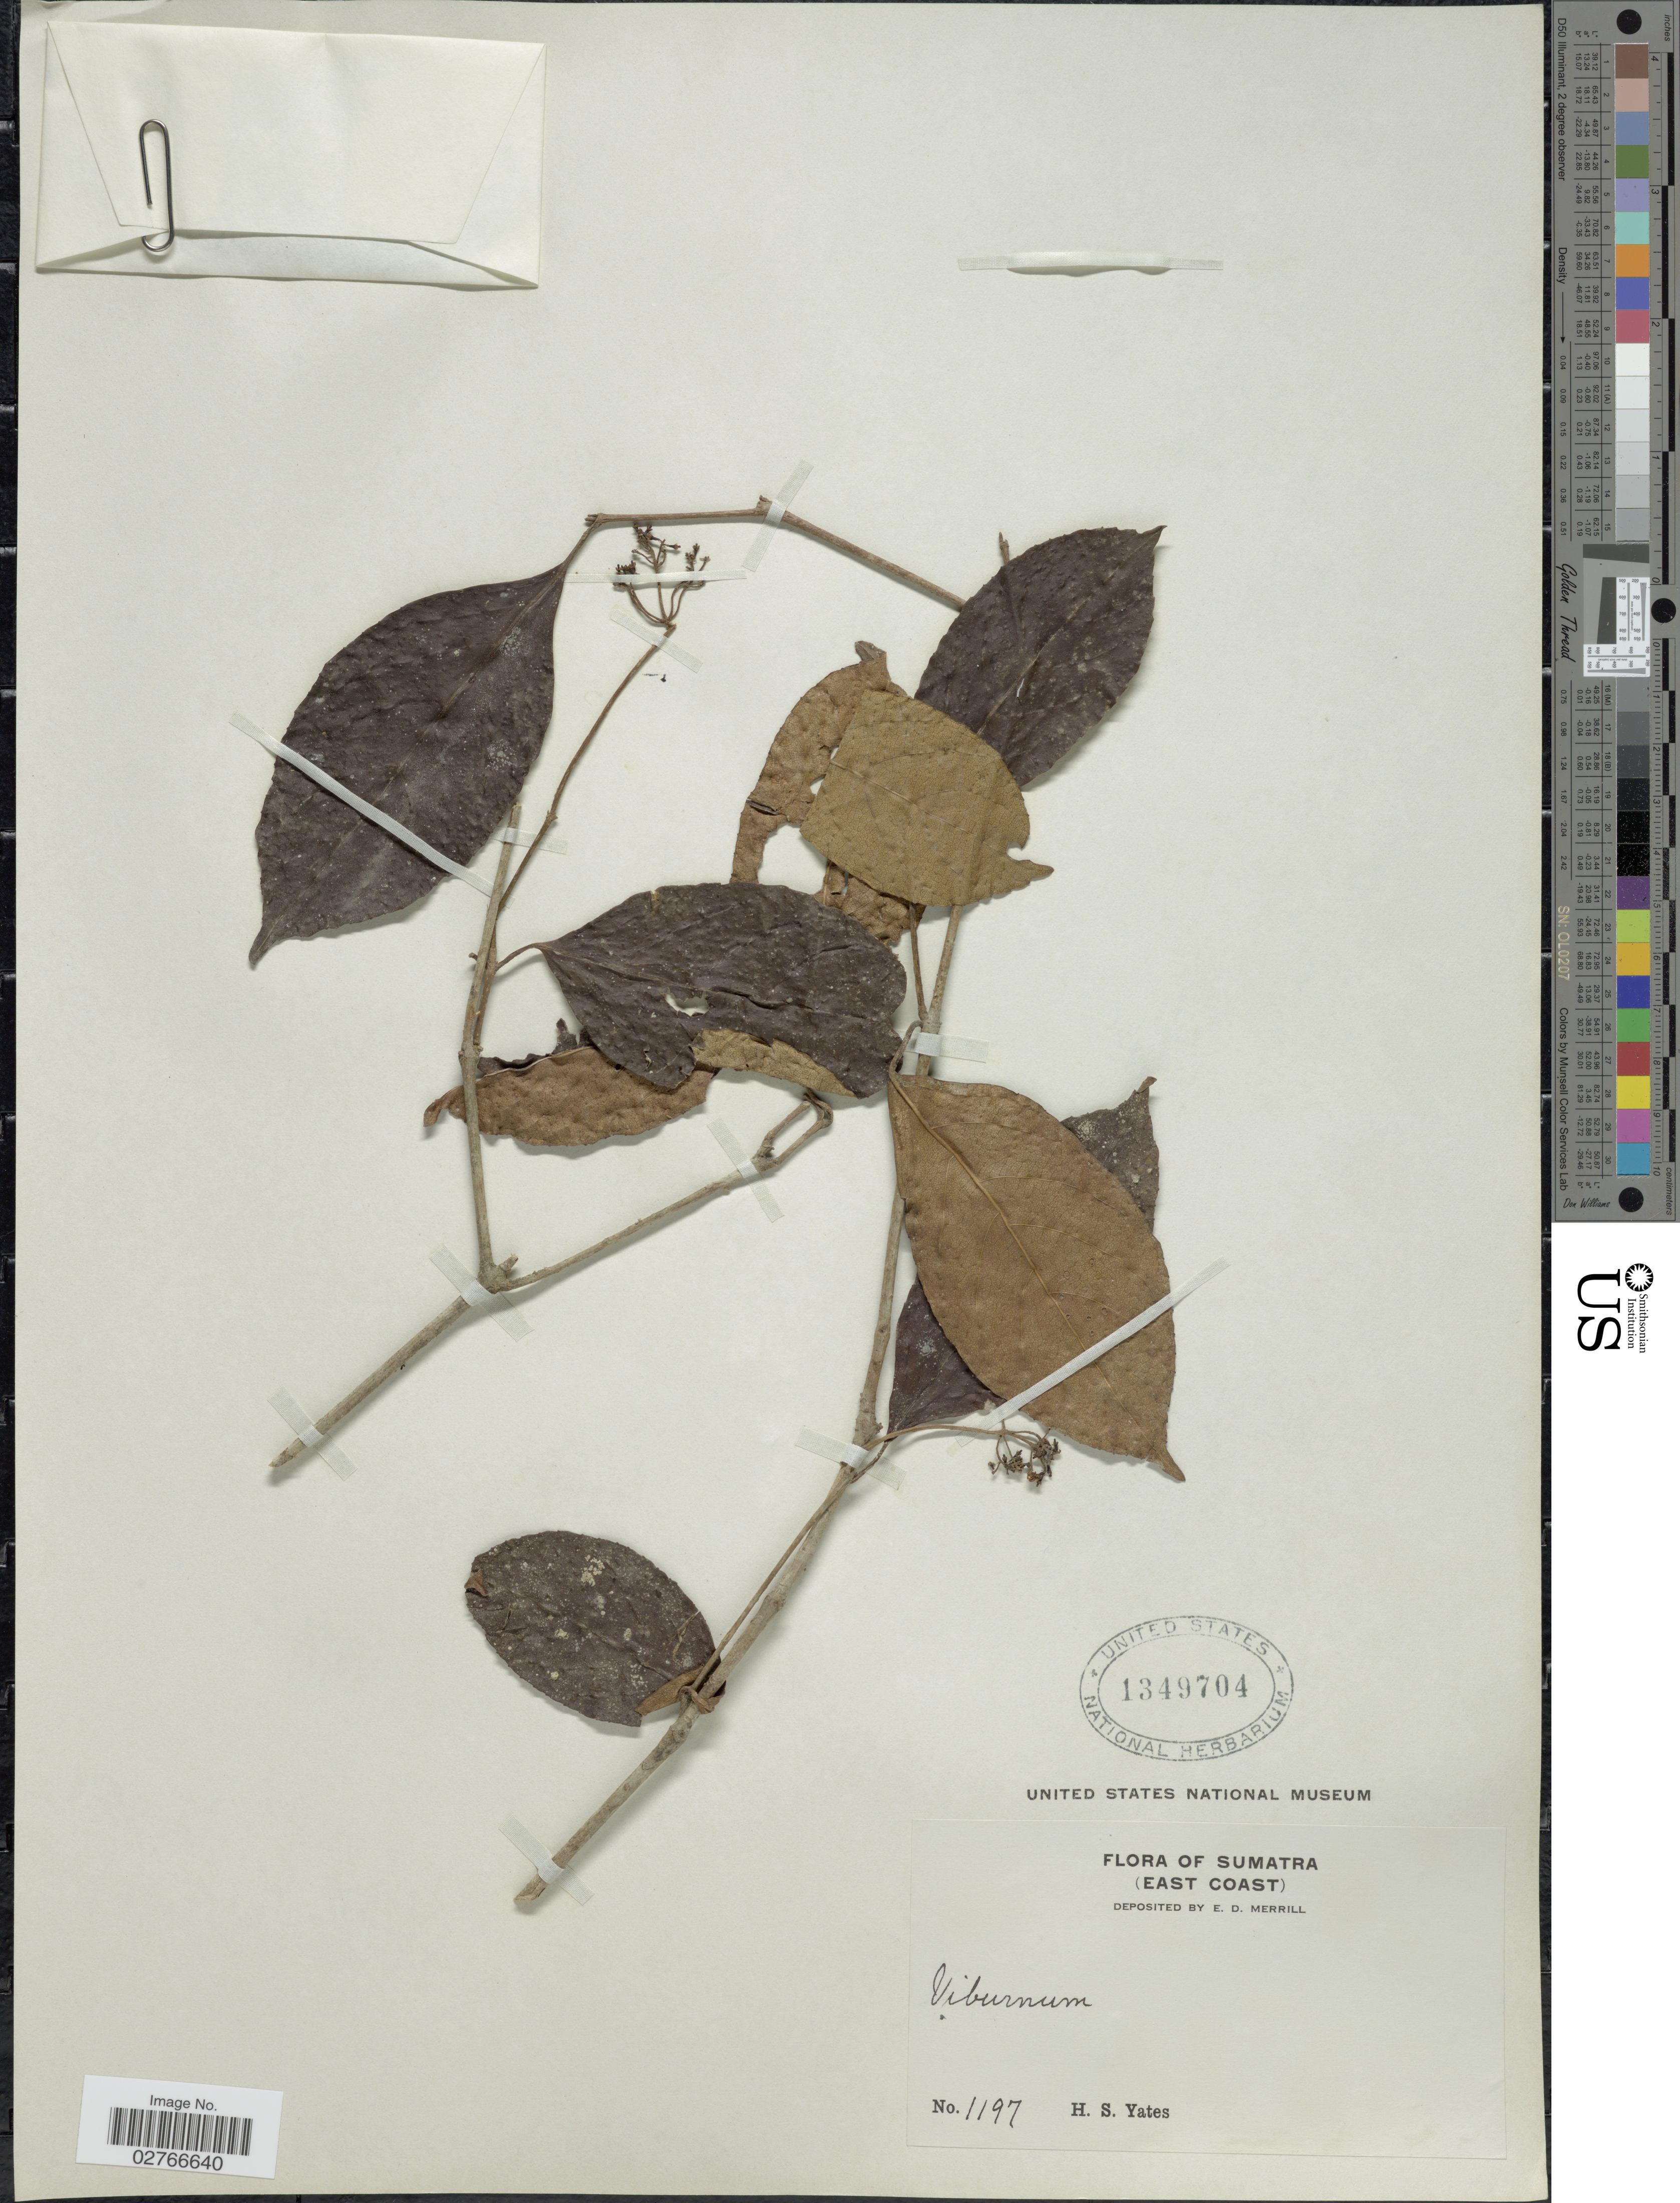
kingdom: Plantae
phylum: Tracheophyta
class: Magnoliopsida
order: Dipsacales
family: Viburnaceae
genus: Viburnum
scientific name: Viburnum sp.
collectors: H. S. Yates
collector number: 1197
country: Indonesia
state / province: Sumatra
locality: East Coast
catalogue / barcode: US 1349704